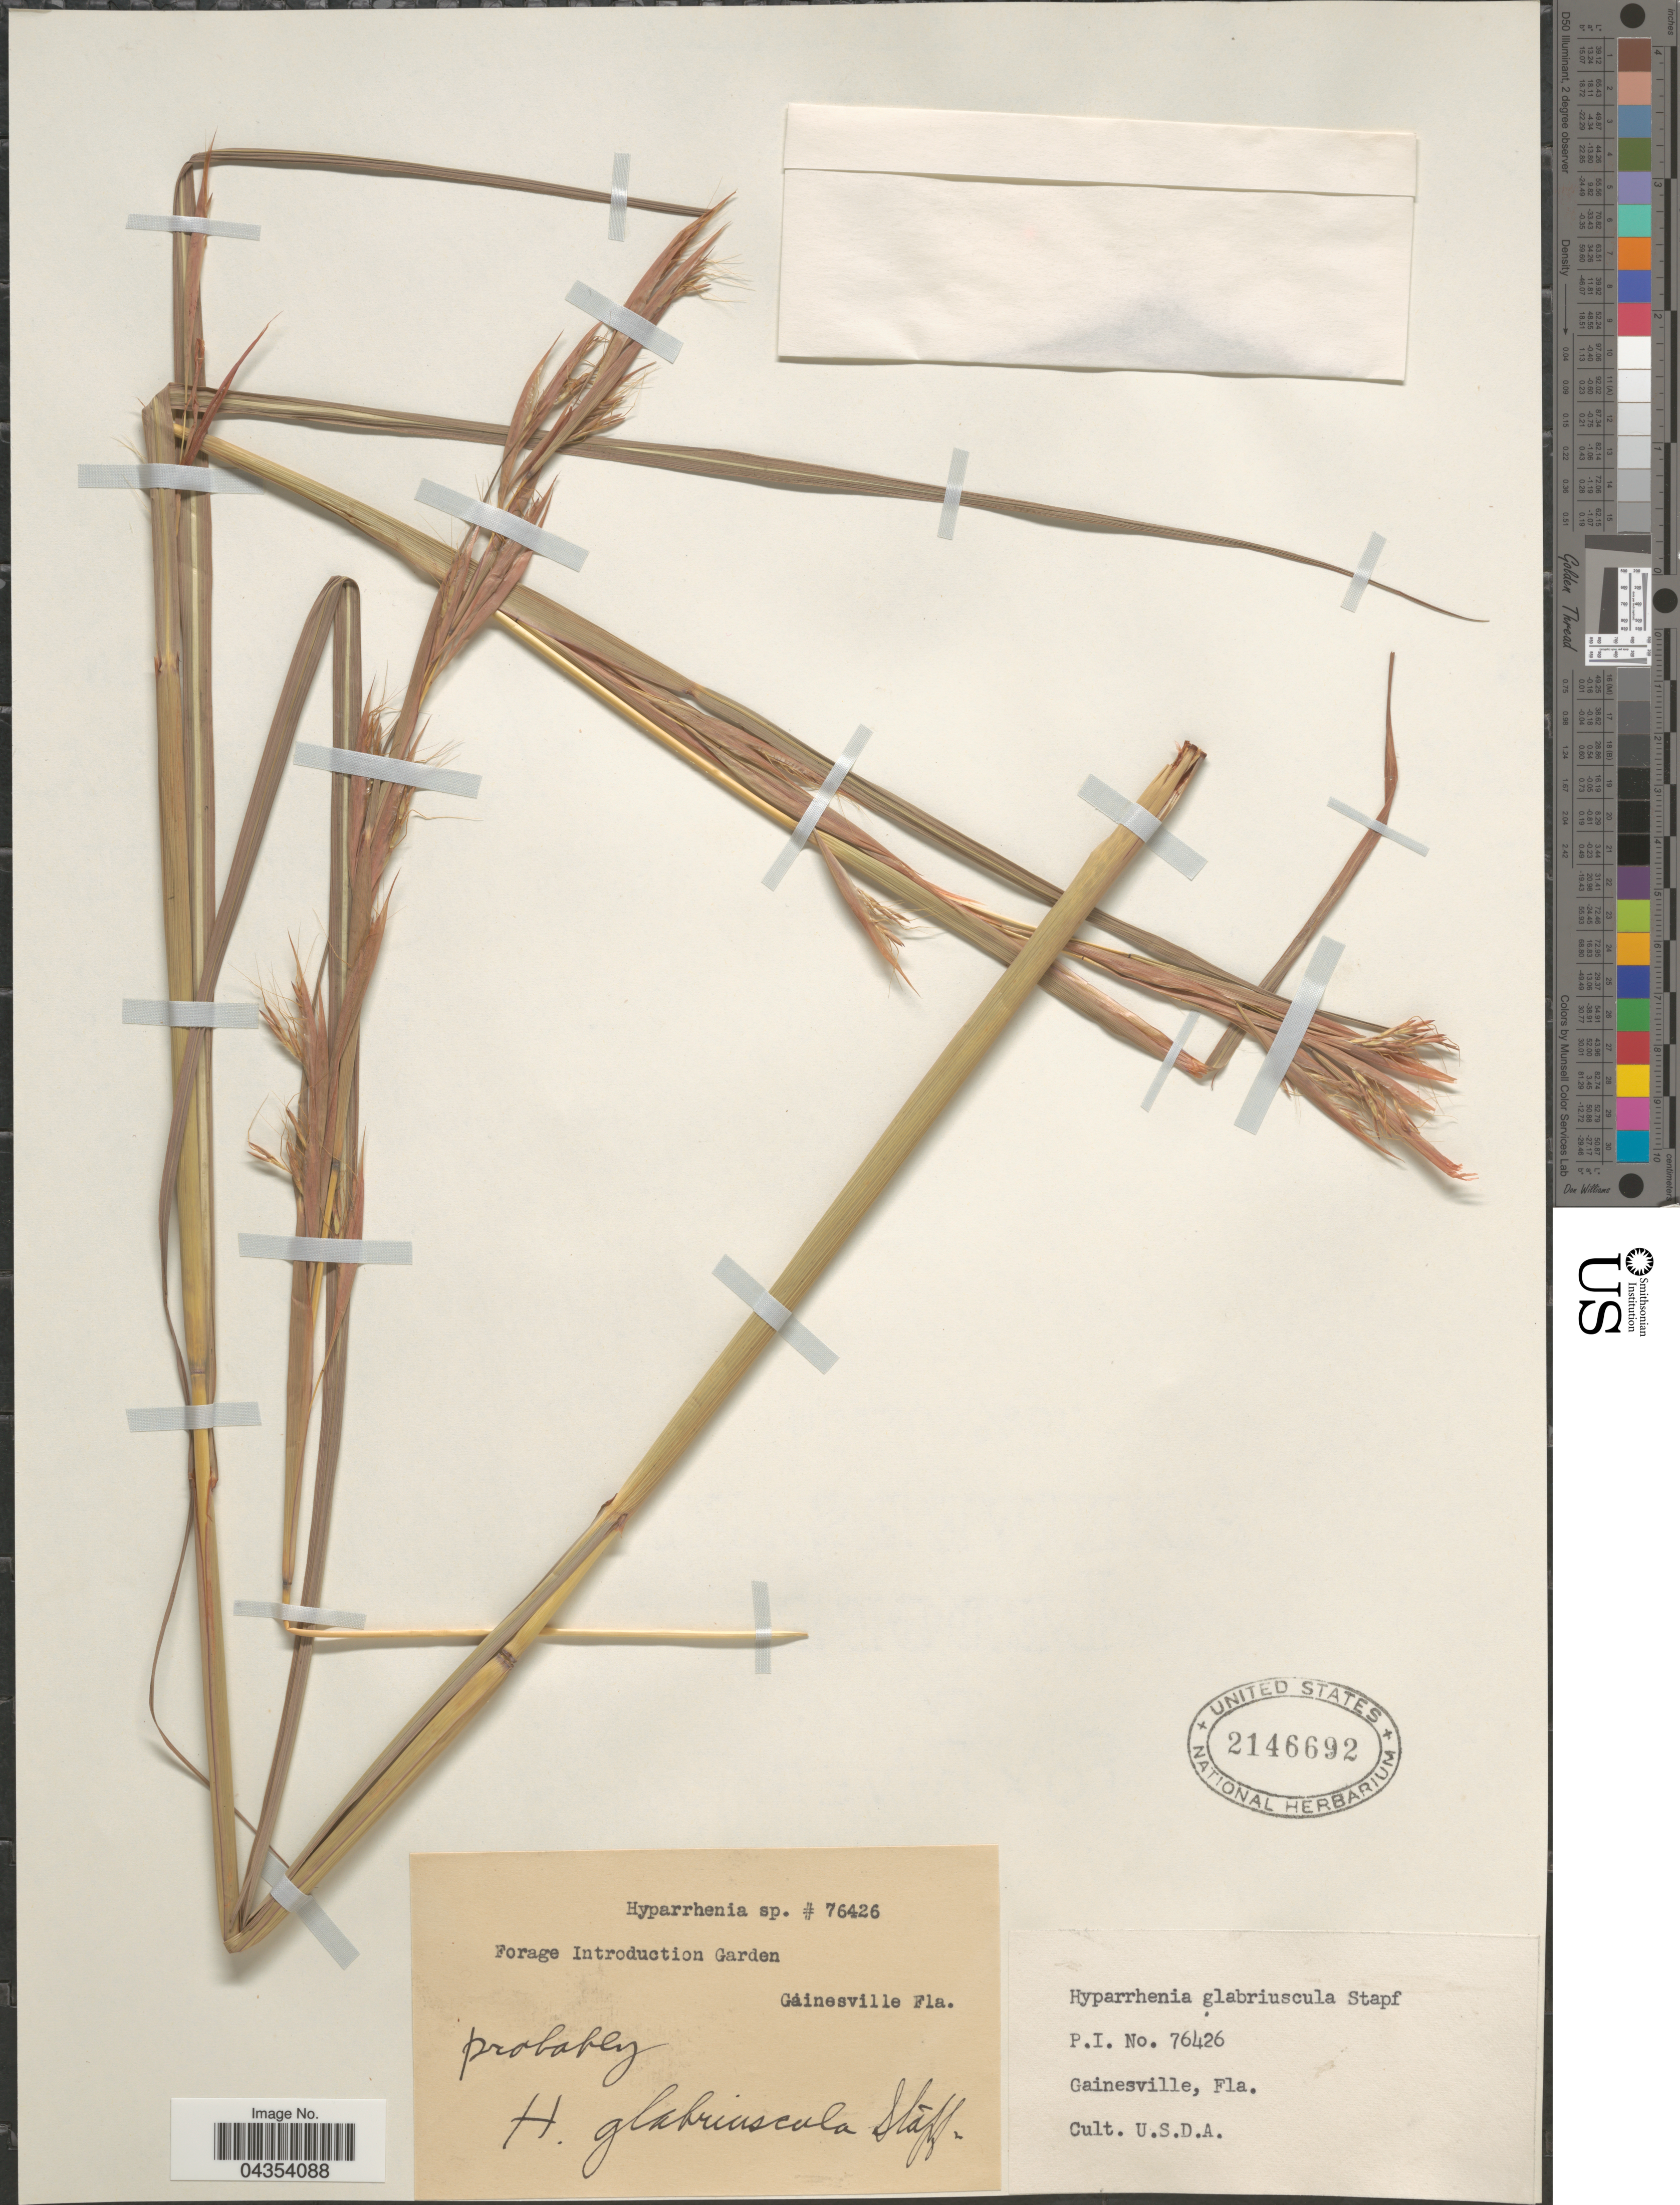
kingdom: Plantae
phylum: Tracheophyta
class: Liliopsida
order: Poales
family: Poaceae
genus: Hyparrhenia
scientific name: Hyparrhenia glabriuscula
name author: (Hochst. ex A. Rich.) Stapf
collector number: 76426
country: United States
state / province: Florida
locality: Gainesville. Cult. U.S.D.A.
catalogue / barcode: US 2146692